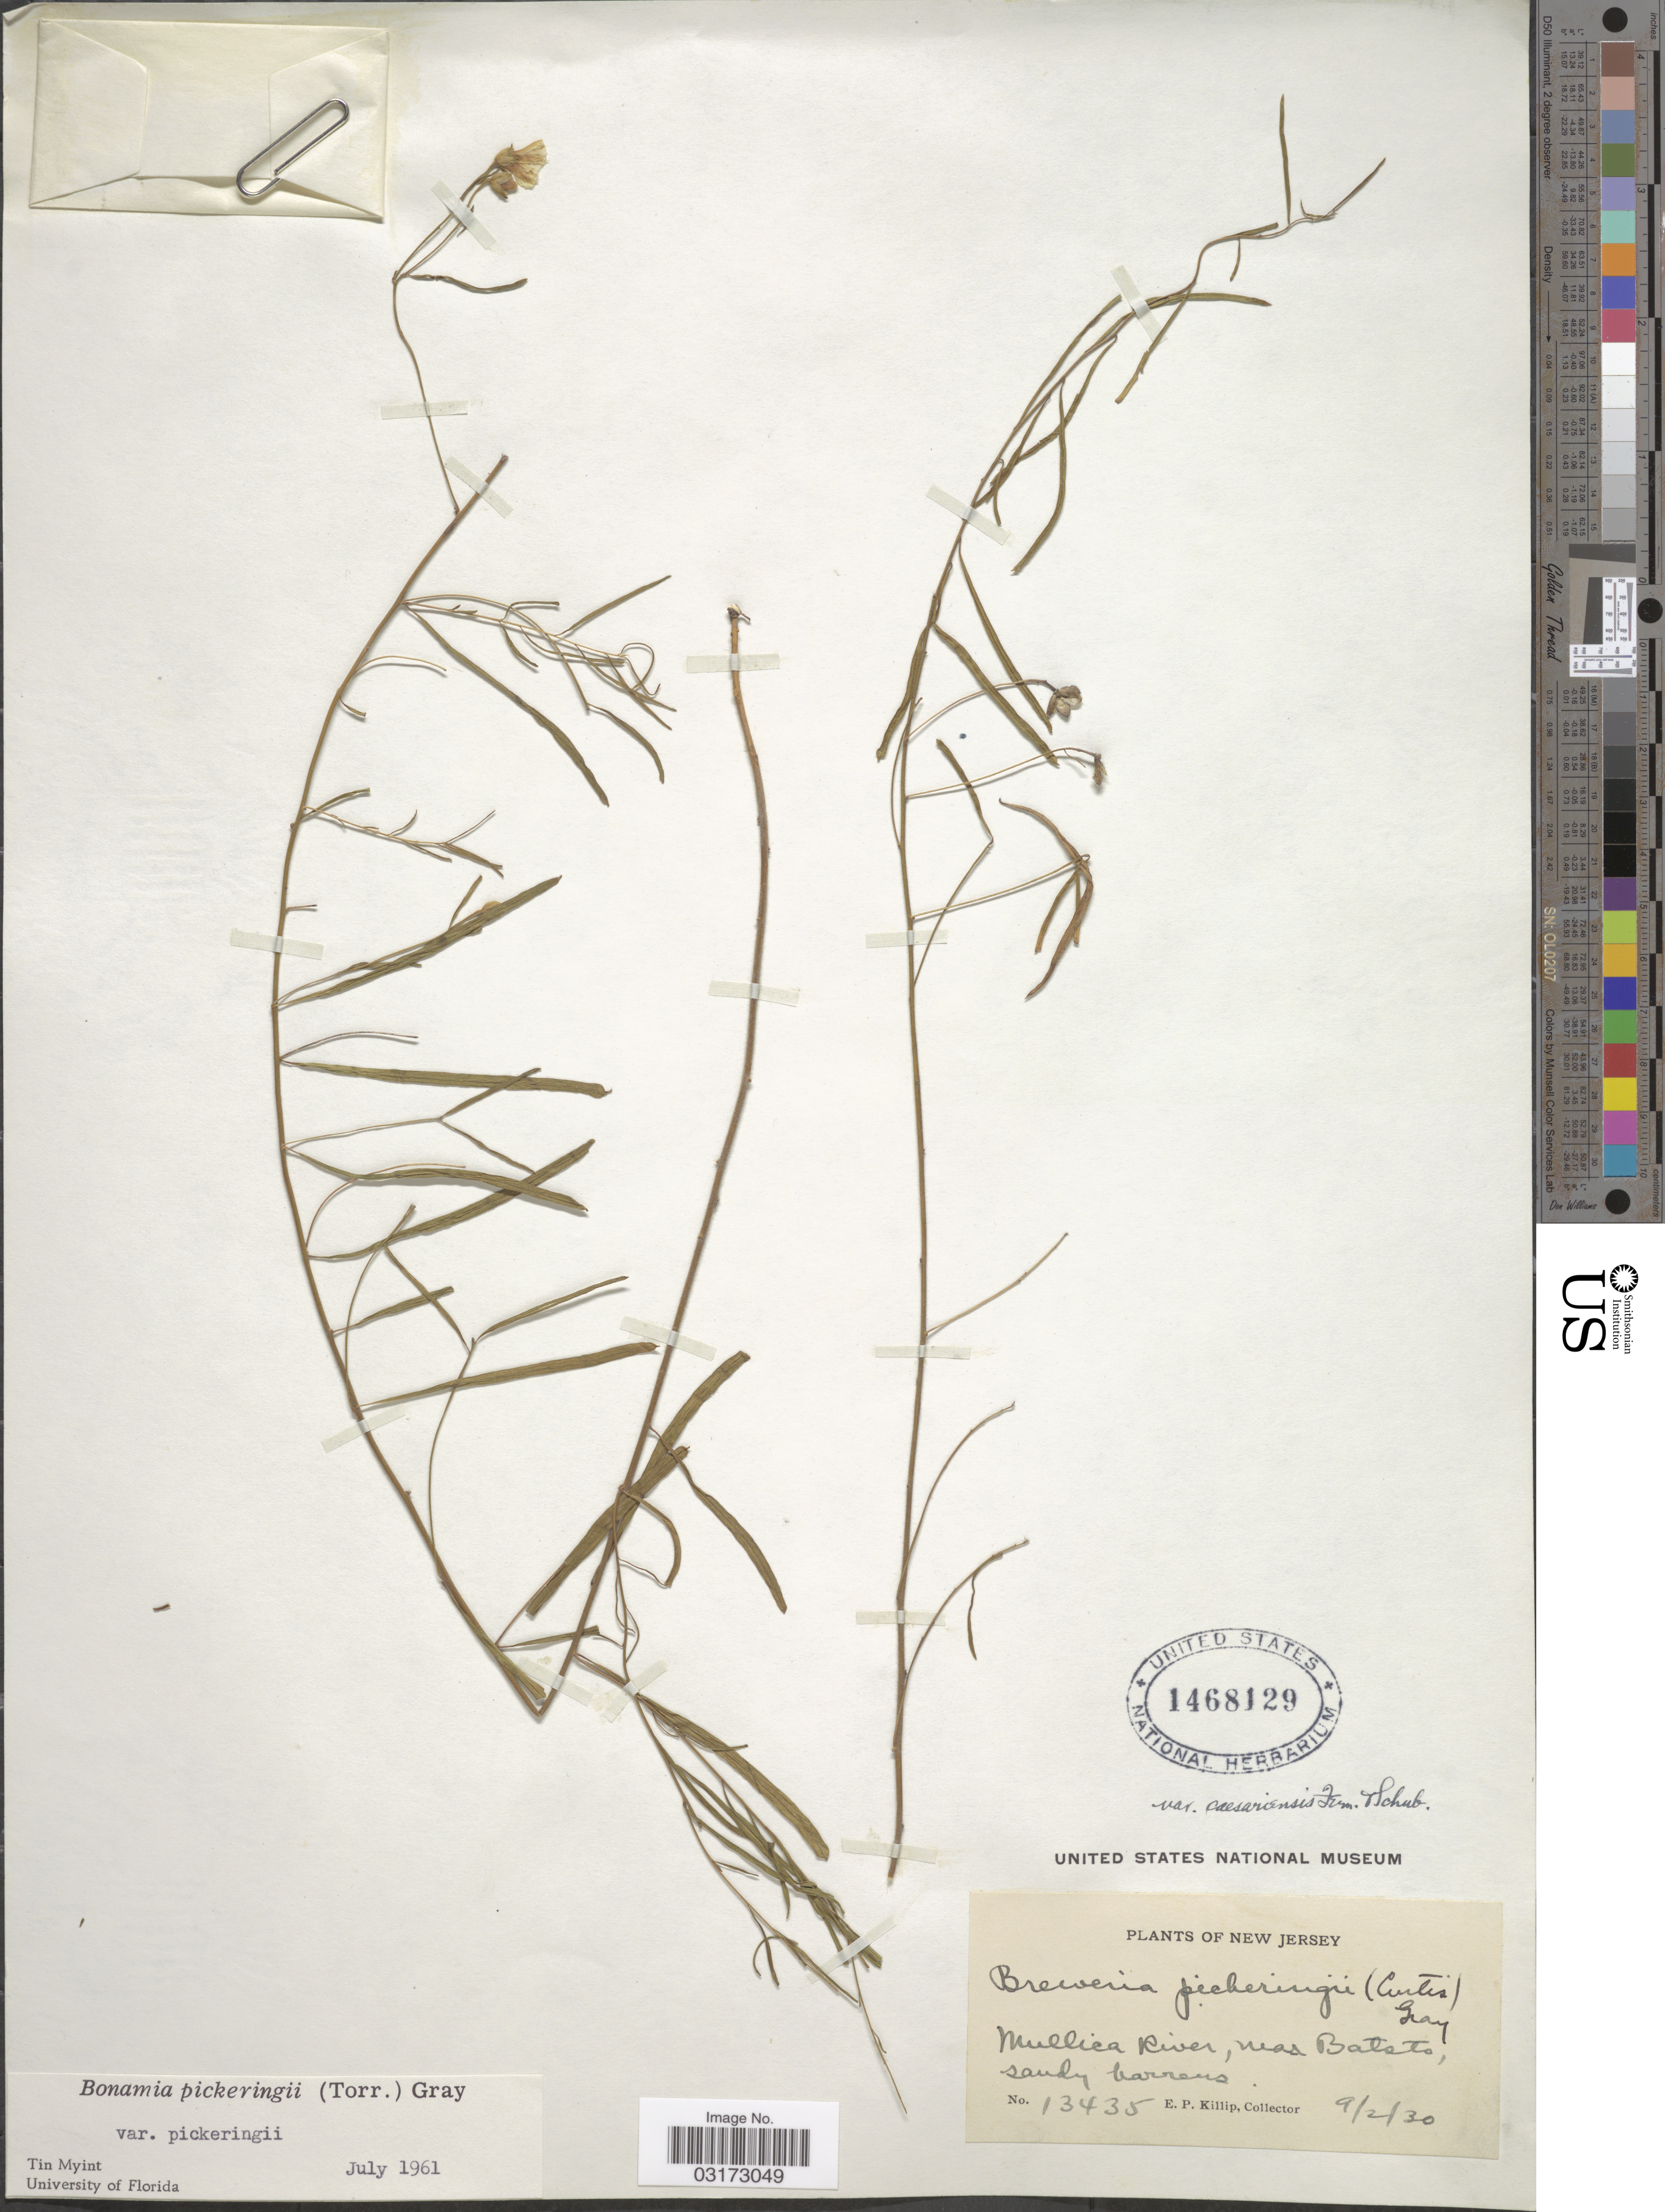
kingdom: Plantae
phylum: Tracheophyta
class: Magnoliopsida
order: Solanales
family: Convolvulaceae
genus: Stylisma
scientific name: Stylisma pickeringii var. pickeringii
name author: (Torr. ex M.A. Curtis) A. Gray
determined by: Strong, Mark T., (BOT), Smithsonian Institution - National Museum of Natural History (UNITED STATES)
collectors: E. P. Killip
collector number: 13435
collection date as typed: Transcribed d/m/y: 2/9/30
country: United States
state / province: New Jersey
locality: Mullica River, near Batsto.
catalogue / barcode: US 1468129